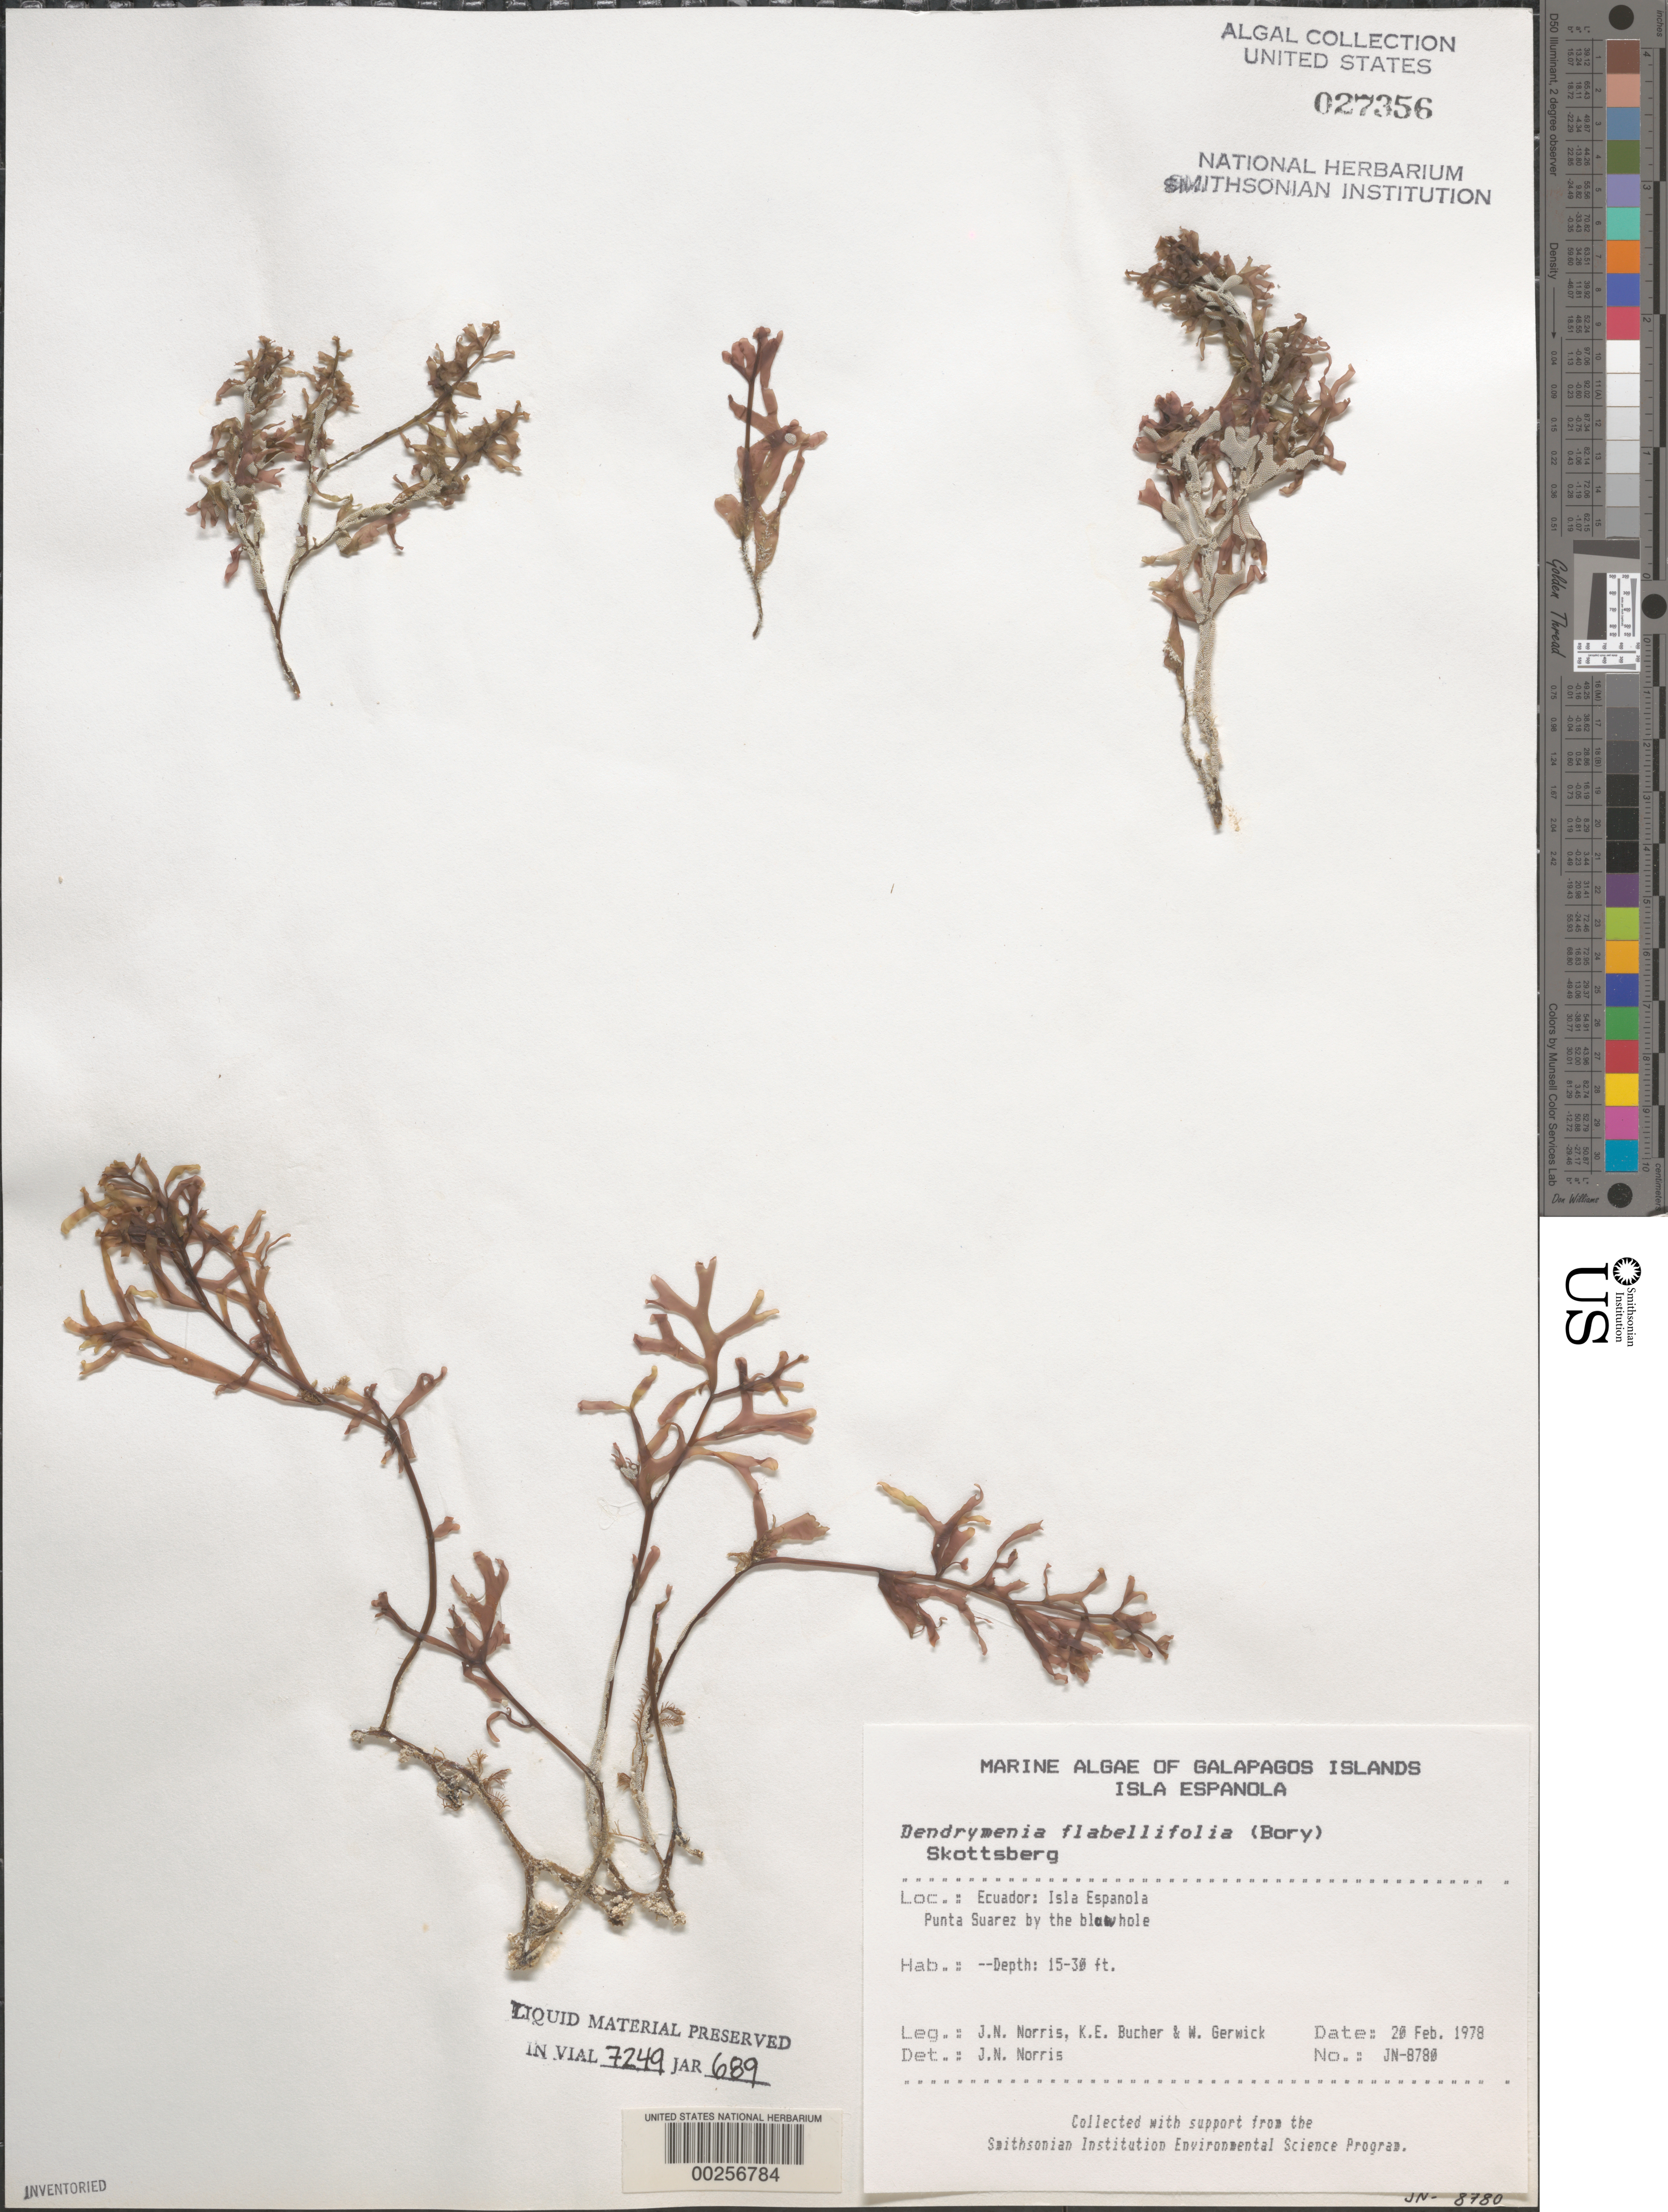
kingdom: Plantae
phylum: Rhodophyta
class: Florideophyceae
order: Rhodymeniales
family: Rhodymeniaceae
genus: Rhodymenia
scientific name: Rhodymenia flabellifolia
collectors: J. N. Norris, K. E. Bucher & W. Gerwick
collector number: JN-8780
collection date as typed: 20 Feb 1978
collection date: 1978-02-20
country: Ecuador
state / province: Colón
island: Española [Hood]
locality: Punta Suarez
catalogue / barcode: US 27356